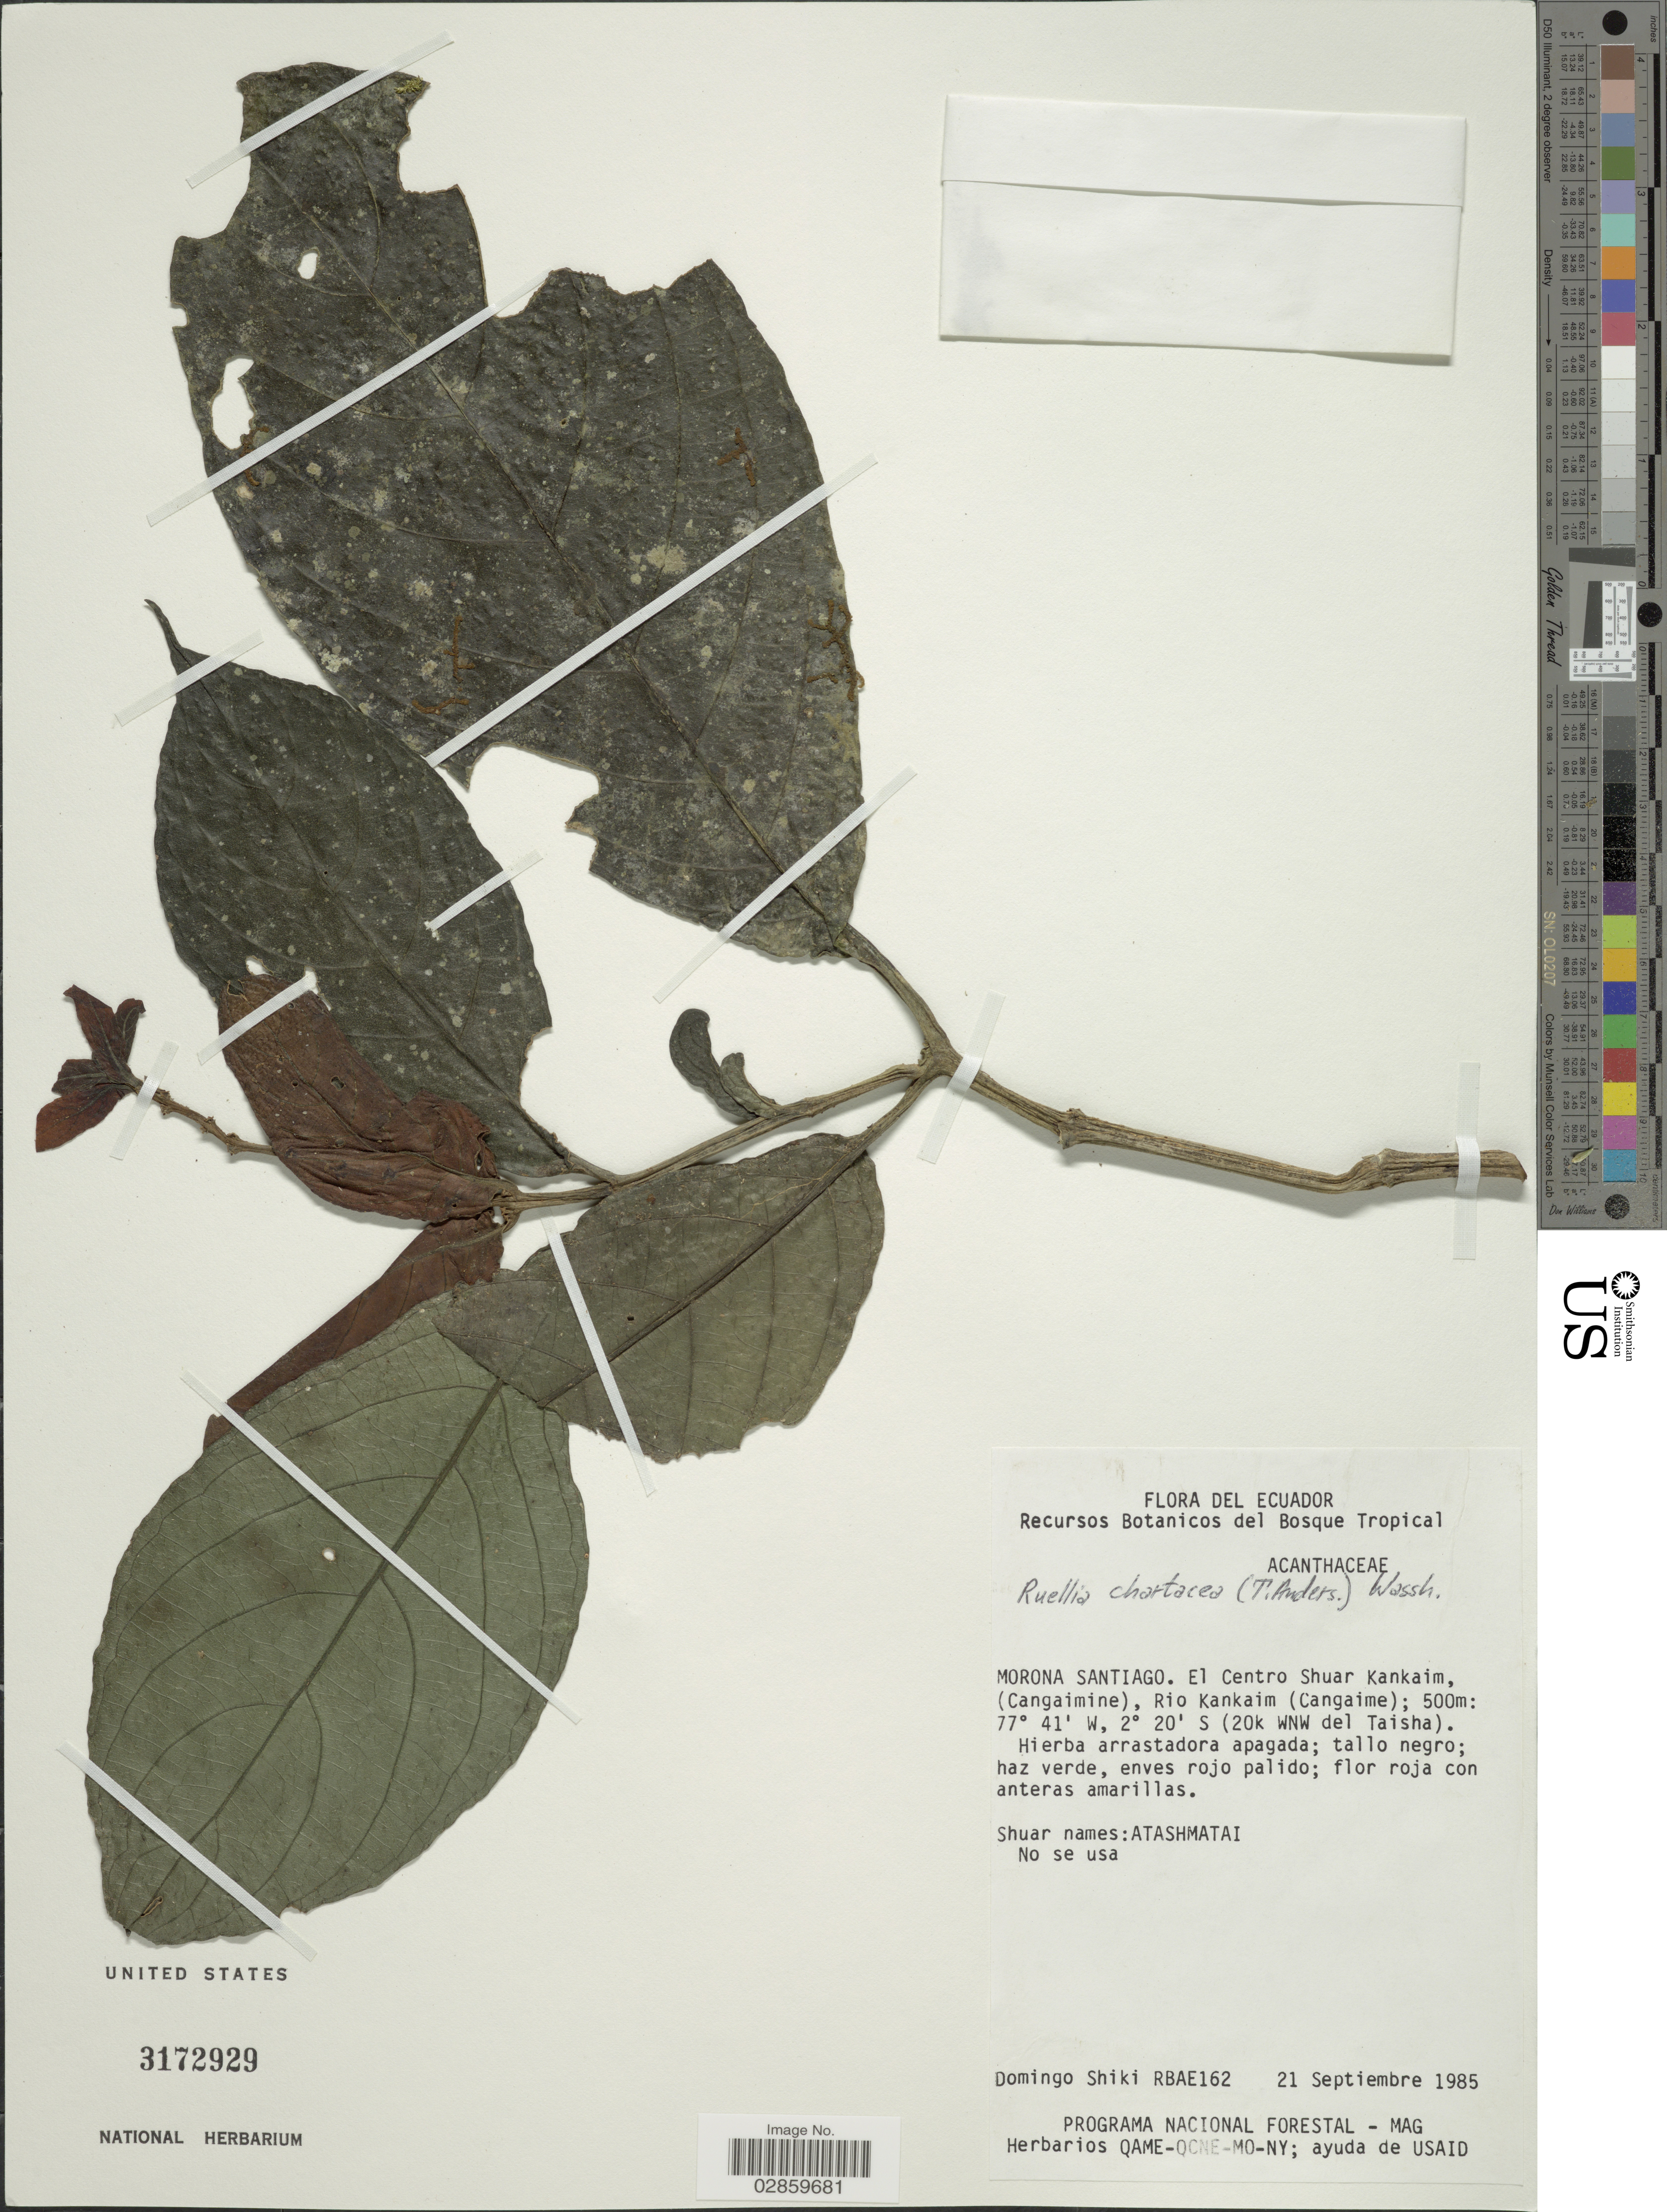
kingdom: Plantae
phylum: Tracheophyta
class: Magnoliopsida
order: Lamiales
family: Acanthaceae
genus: Ruellia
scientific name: Ruellia chartacea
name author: (T. Anderson) Wassh.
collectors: D. Shiki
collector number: RBAE162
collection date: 1985-09-21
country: Ecuador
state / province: Morona-Santiago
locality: El Centro Shuar Kankaim, (Cangaimine), Rio Kankaim (Cangaime); (20k WNW del Taisha).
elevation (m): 500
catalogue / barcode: US 3172929